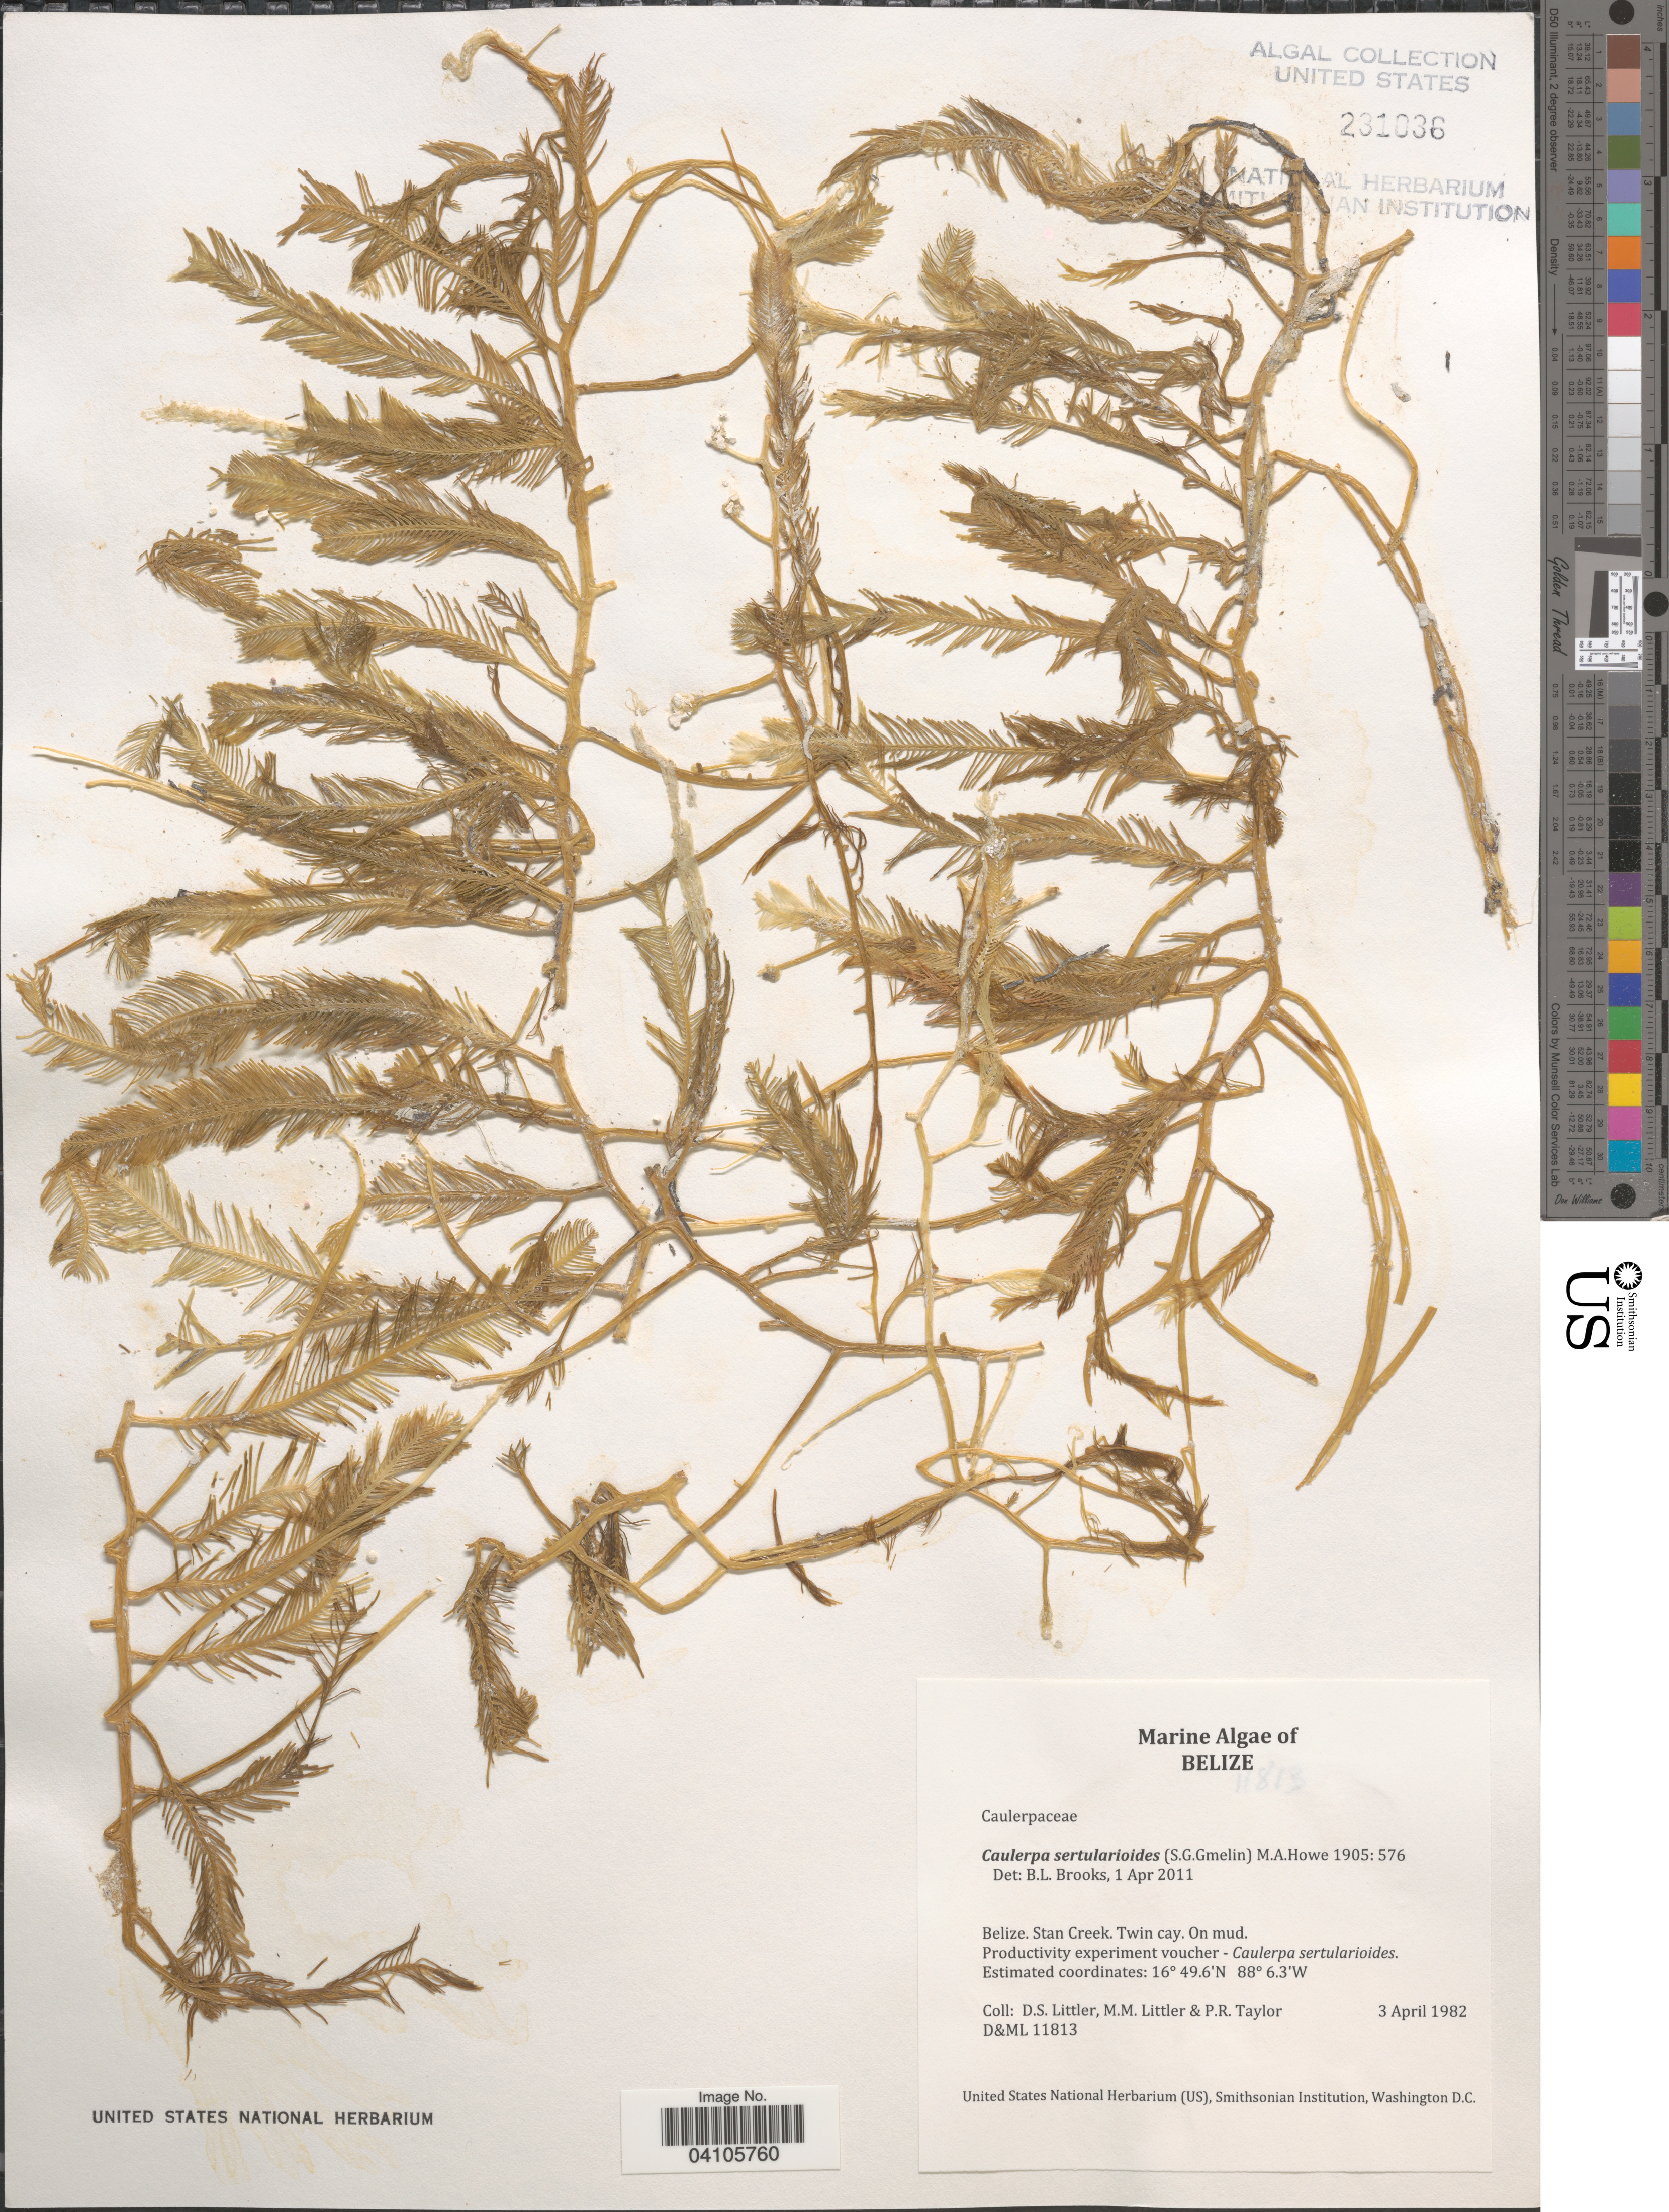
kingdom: Plantae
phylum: Chlorophyta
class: Ulvophyceae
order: Bryopsidales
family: Caulerpaceae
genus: Caulerpa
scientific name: Caulerpa sertularioides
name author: (S.G. Gmel.) M. Howe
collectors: D. S. Littler & P. R. Taylor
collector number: D&ML11813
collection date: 1982-04-03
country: Belize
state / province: Belize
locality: Stan Creek. Twin cay.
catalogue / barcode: US 231036